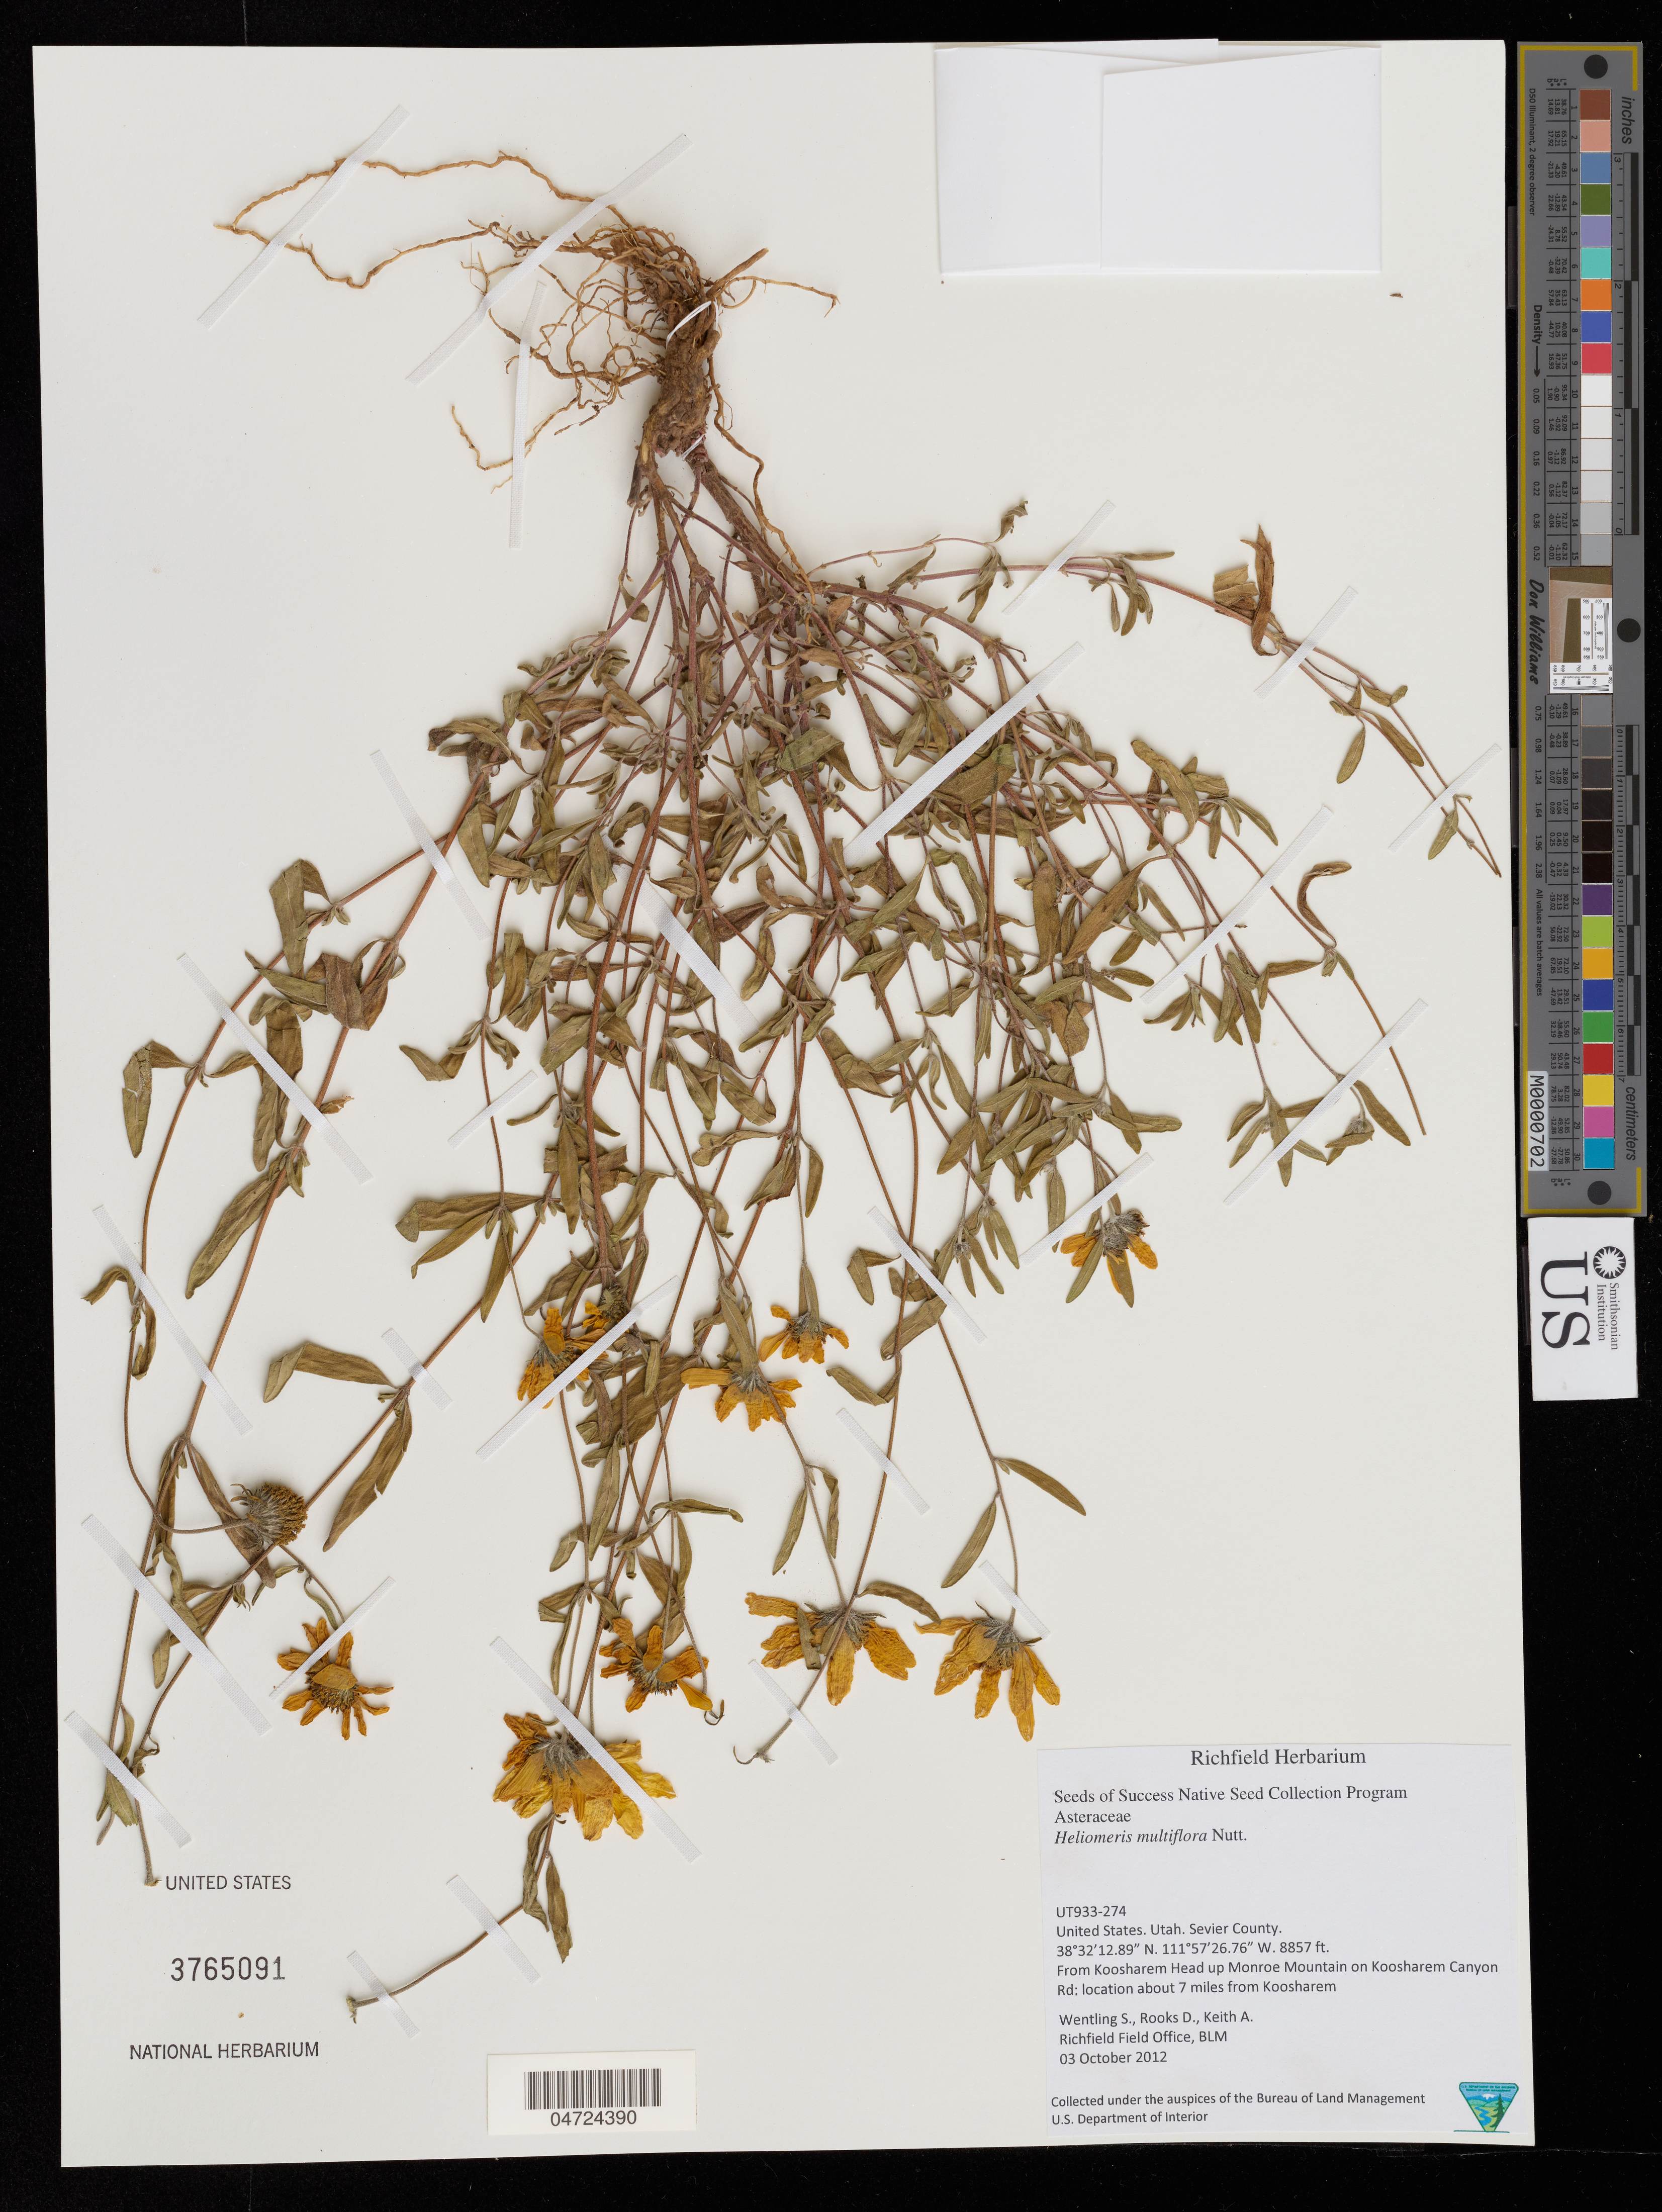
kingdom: Plantae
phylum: Tracheophyta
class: Magnoliopsida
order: Asterales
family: Asteraceae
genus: Heliomeris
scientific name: Heliomeris multiflora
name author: Nutt.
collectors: S. Wentling, D. Rooks & A. Keith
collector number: UT933-274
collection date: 2012-10-03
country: United States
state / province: Utah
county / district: Sevier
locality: Sevier County. From Koosharem Head up Monroe Mountain on Koosharem Canyon Rd: location about 7 miles from Koosharem.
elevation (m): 2700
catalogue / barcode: US 3765091